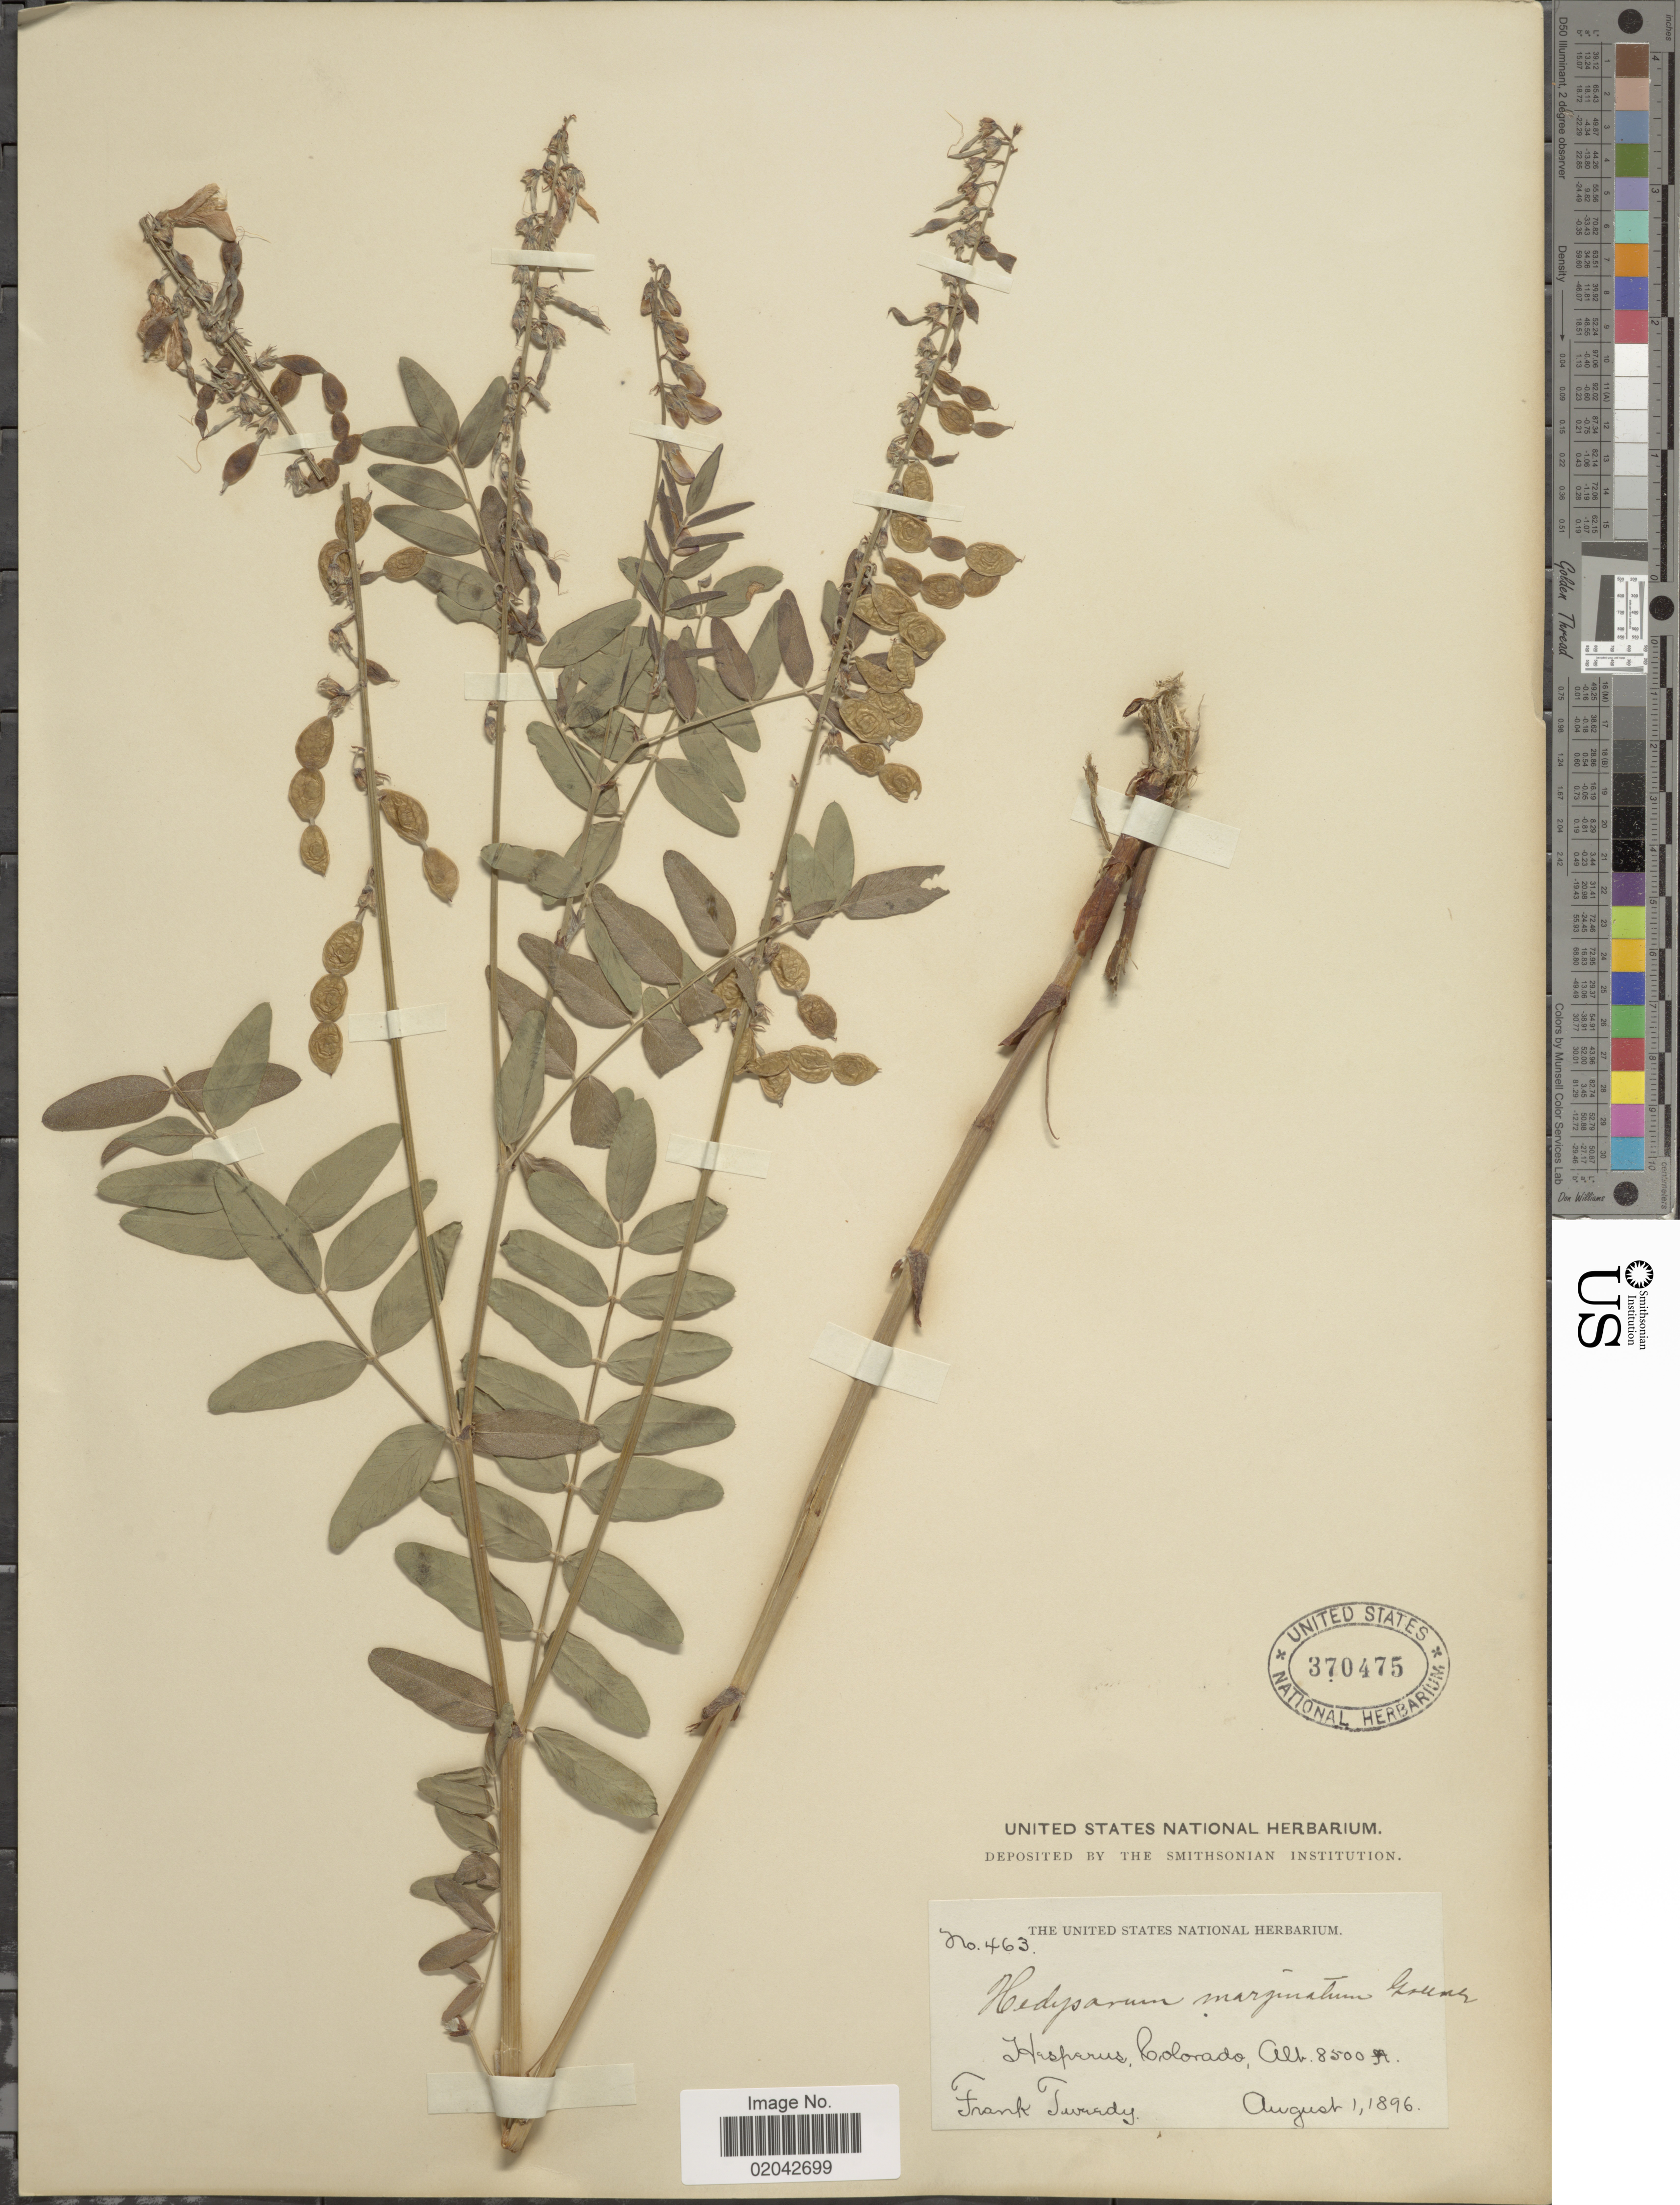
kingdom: Plantae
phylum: Tracheophyta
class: Magnoliopsida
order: Fabales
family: Fabaceae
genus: Hedysarum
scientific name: Hedysarum marginatum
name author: Greene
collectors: F. Tweedy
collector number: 463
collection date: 1896-08-01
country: United States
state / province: Colorado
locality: Hesperus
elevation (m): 2591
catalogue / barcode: US 370475